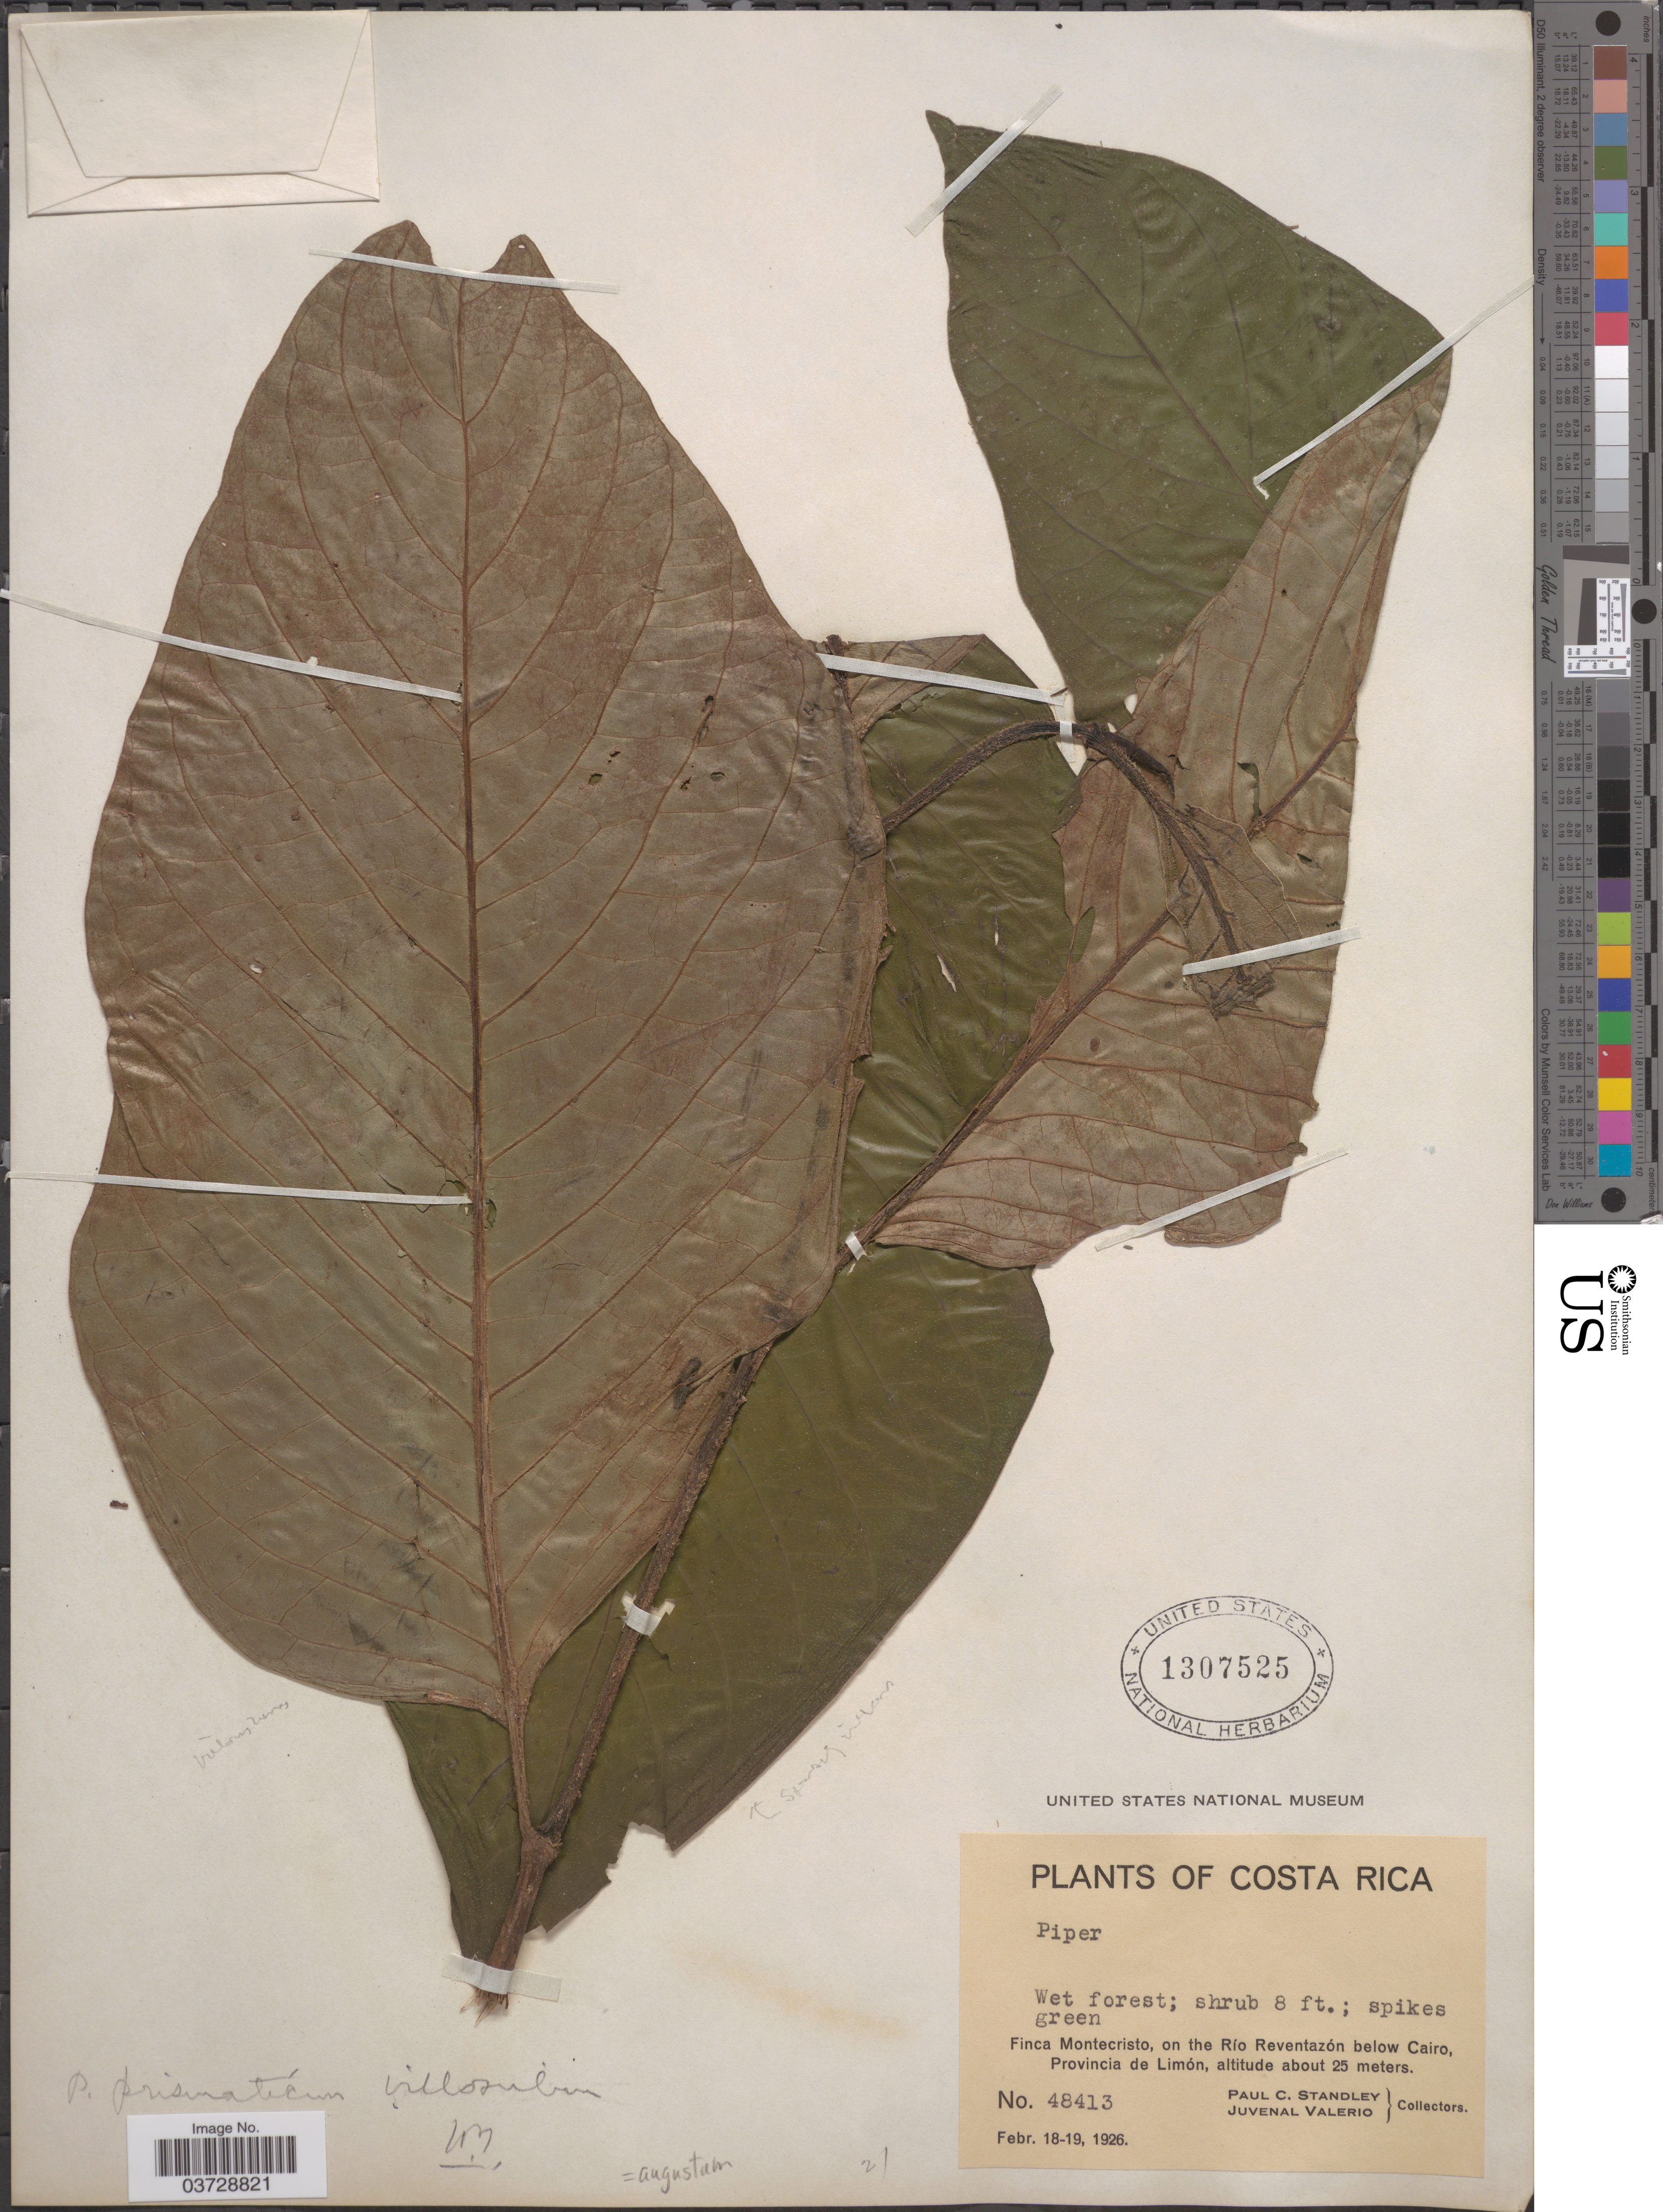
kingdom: Plantae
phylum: Tracheophyta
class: Magnoliopsida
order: Piperales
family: Piperaceae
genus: Piper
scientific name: Piper augustum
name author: Rudge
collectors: P. C. Standley & J. Valerio R.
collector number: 48413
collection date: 1926-02-18/1926-02-19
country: Costa Rica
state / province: Limón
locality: Finca Montecristo, on the Río Reventazón below Cairo.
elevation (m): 25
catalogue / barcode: US 1307525